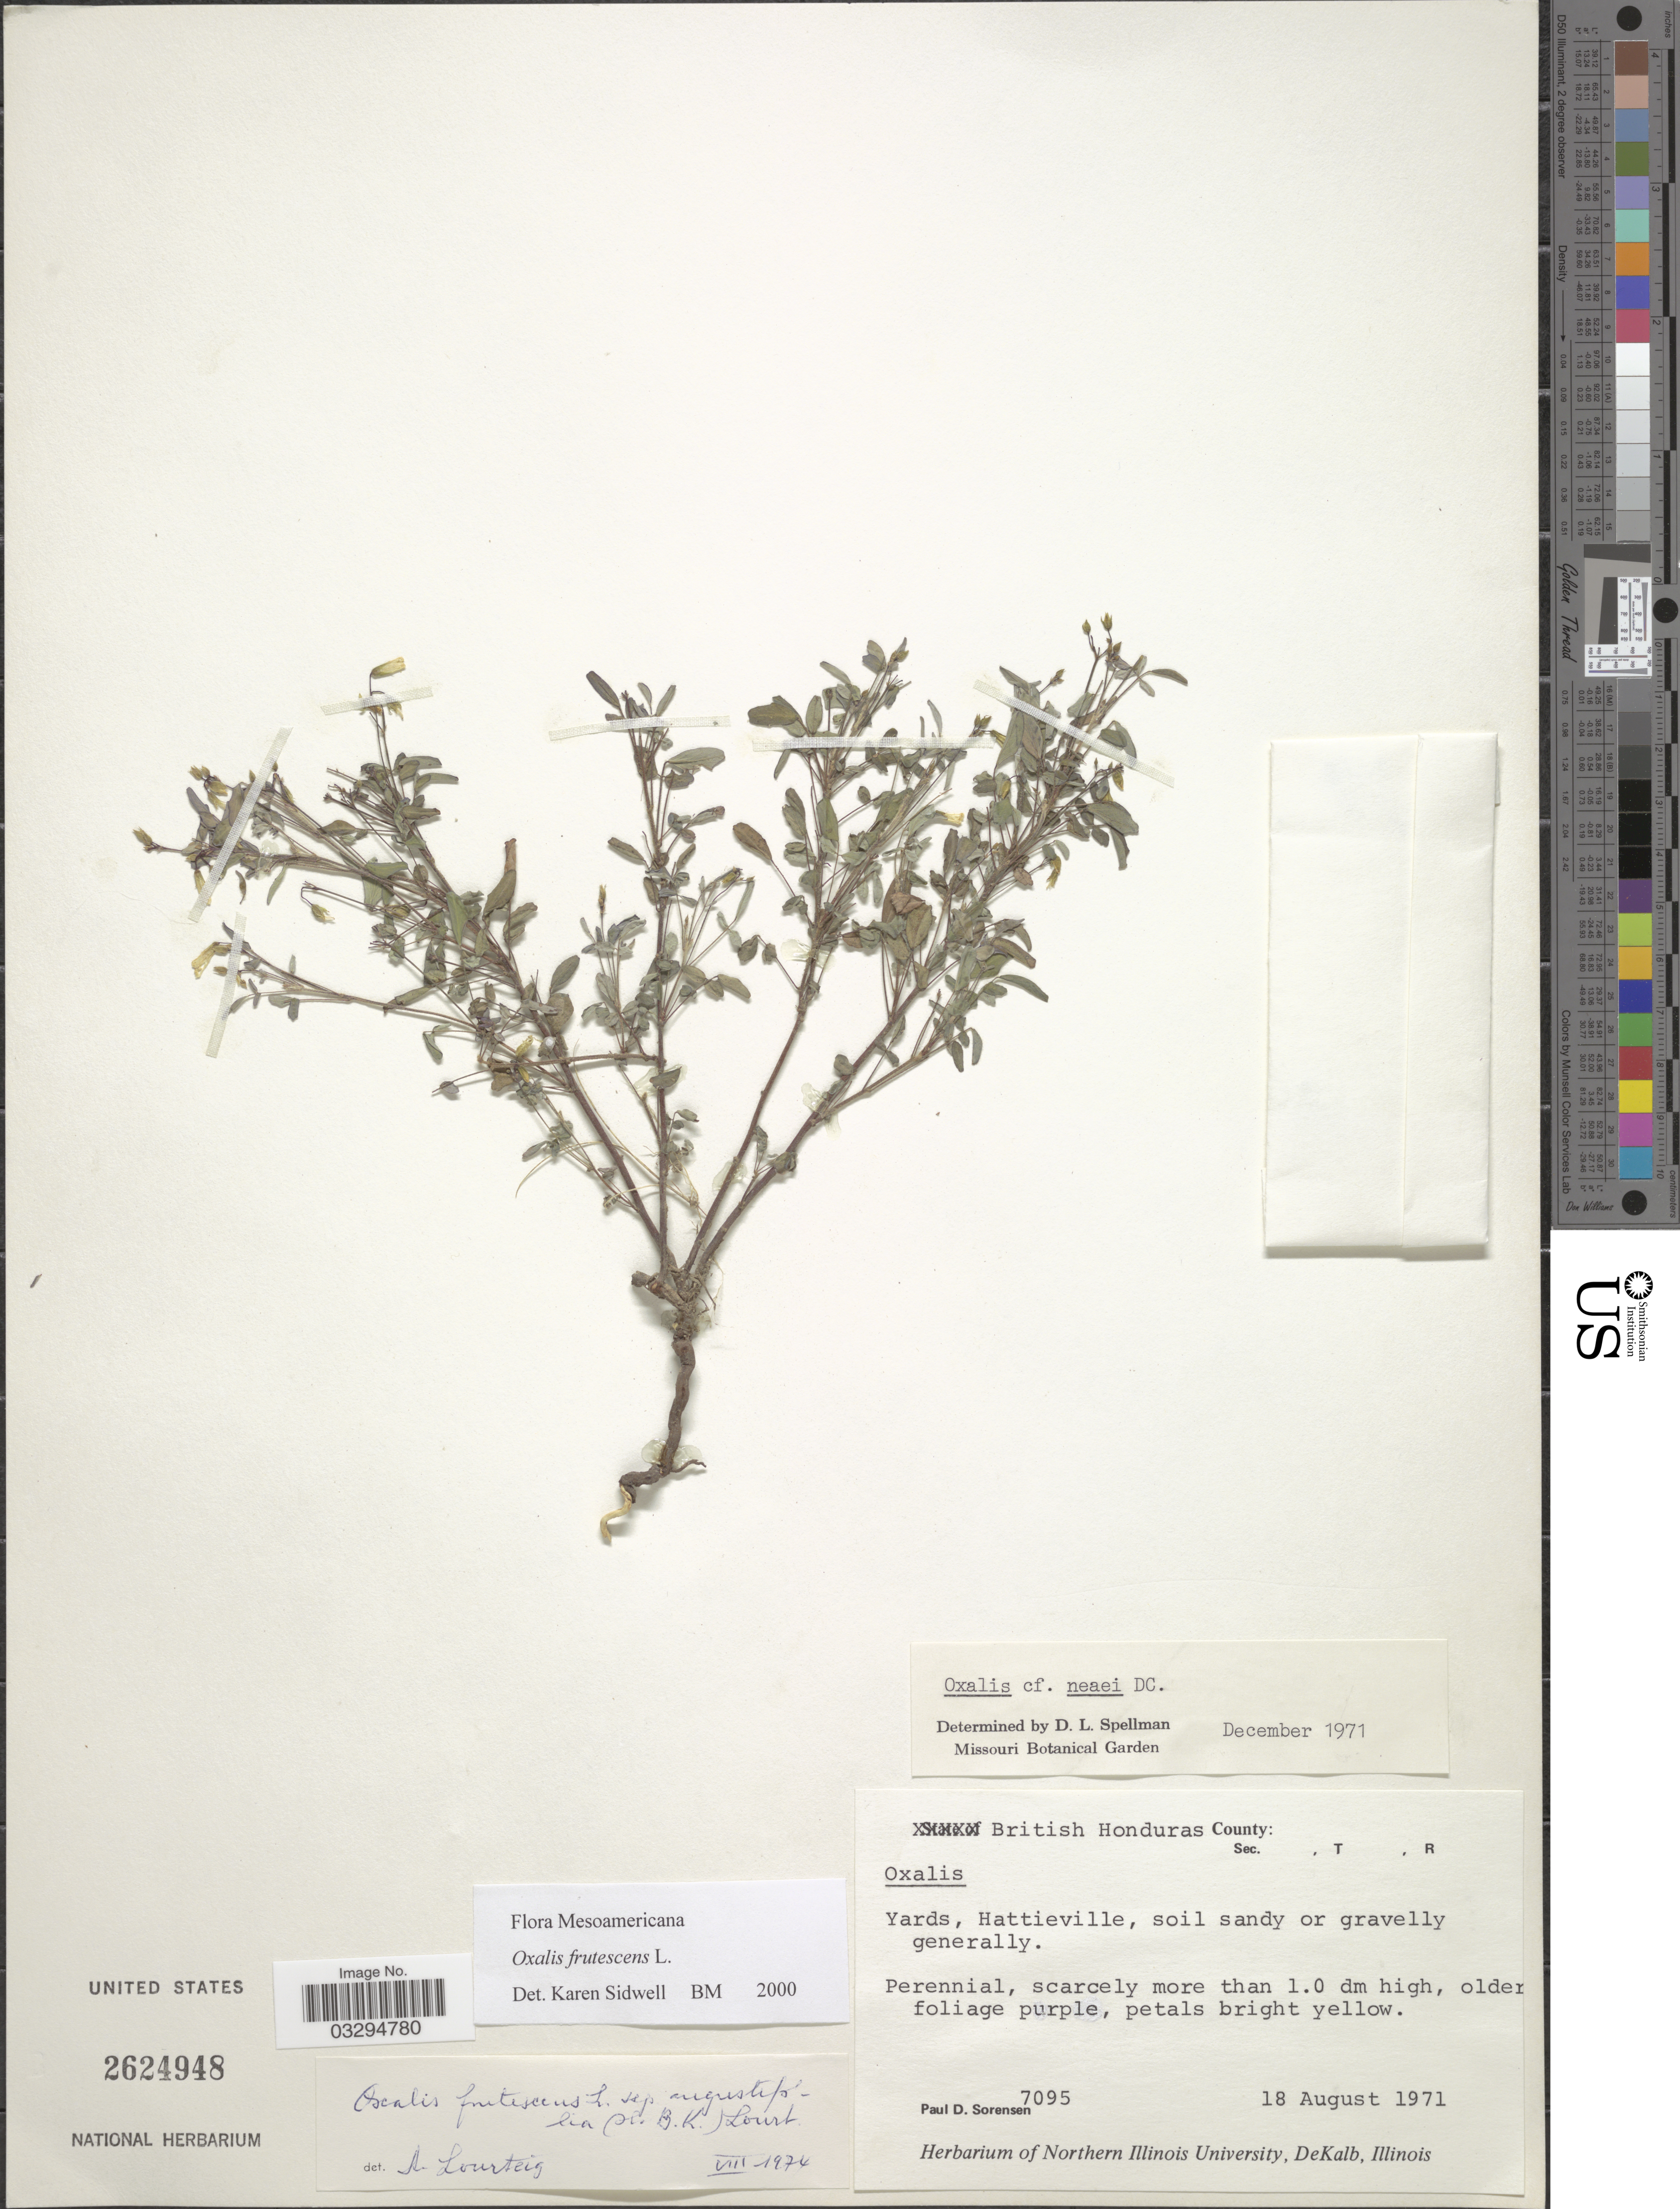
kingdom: Plantae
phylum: Tracheophyta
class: Magnoliopsida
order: Oxalidales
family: Oxalidaceae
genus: Oxalis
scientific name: Oxalis frutescens subsp. angustifolia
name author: (Kunth) Lourteig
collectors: P. Sorensen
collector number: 7095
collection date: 1971-08-18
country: Belize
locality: British Honduras. Yards, Hattieville.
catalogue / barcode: US 2624948